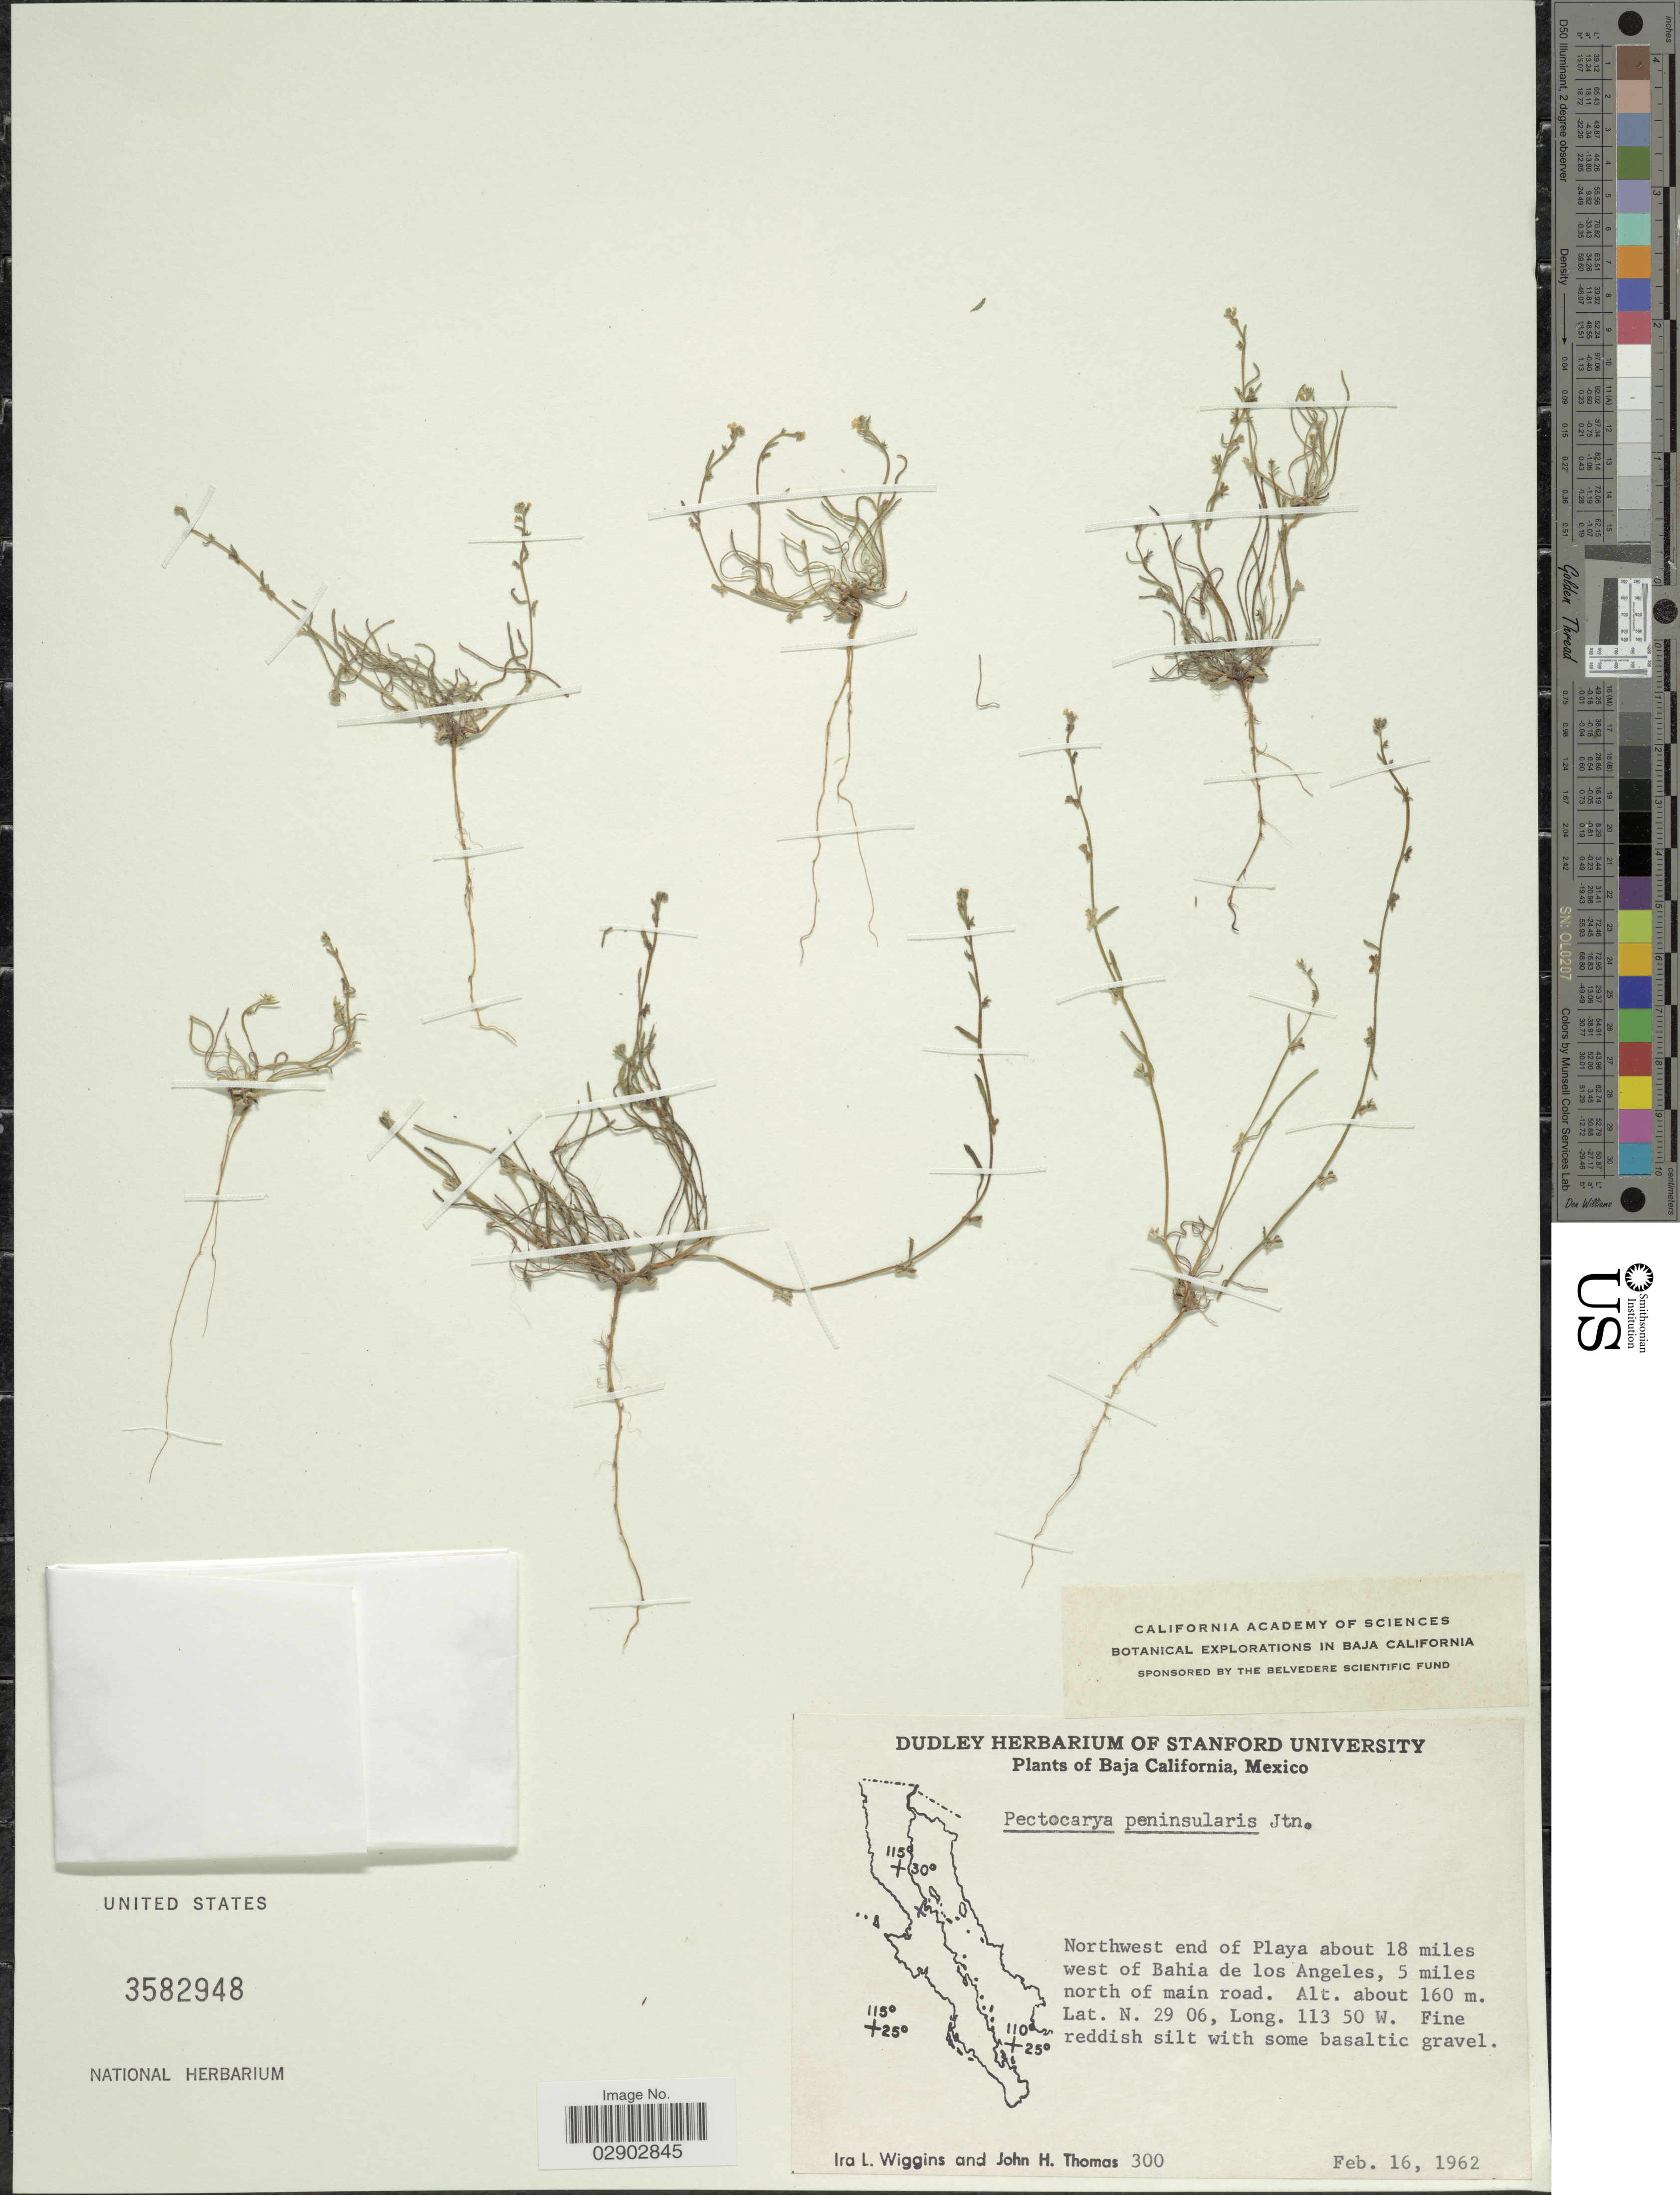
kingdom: Plantae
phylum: Tracheophyta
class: Magnoliopsida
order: Boraginales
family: Boraginaceae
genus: Pectocarya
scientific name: Pectocarya peninsularis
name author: I.M. Johnst.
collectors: I. L. Wiggins & J. H. Thomas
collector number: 300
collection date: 1962-02-16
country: Mexico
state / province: Baja California Norte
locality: Northwest end of Playa about 18 miles west of Bahia de los Angeles, 5 miles north of main road.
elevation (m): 160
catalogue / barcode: US 3582948